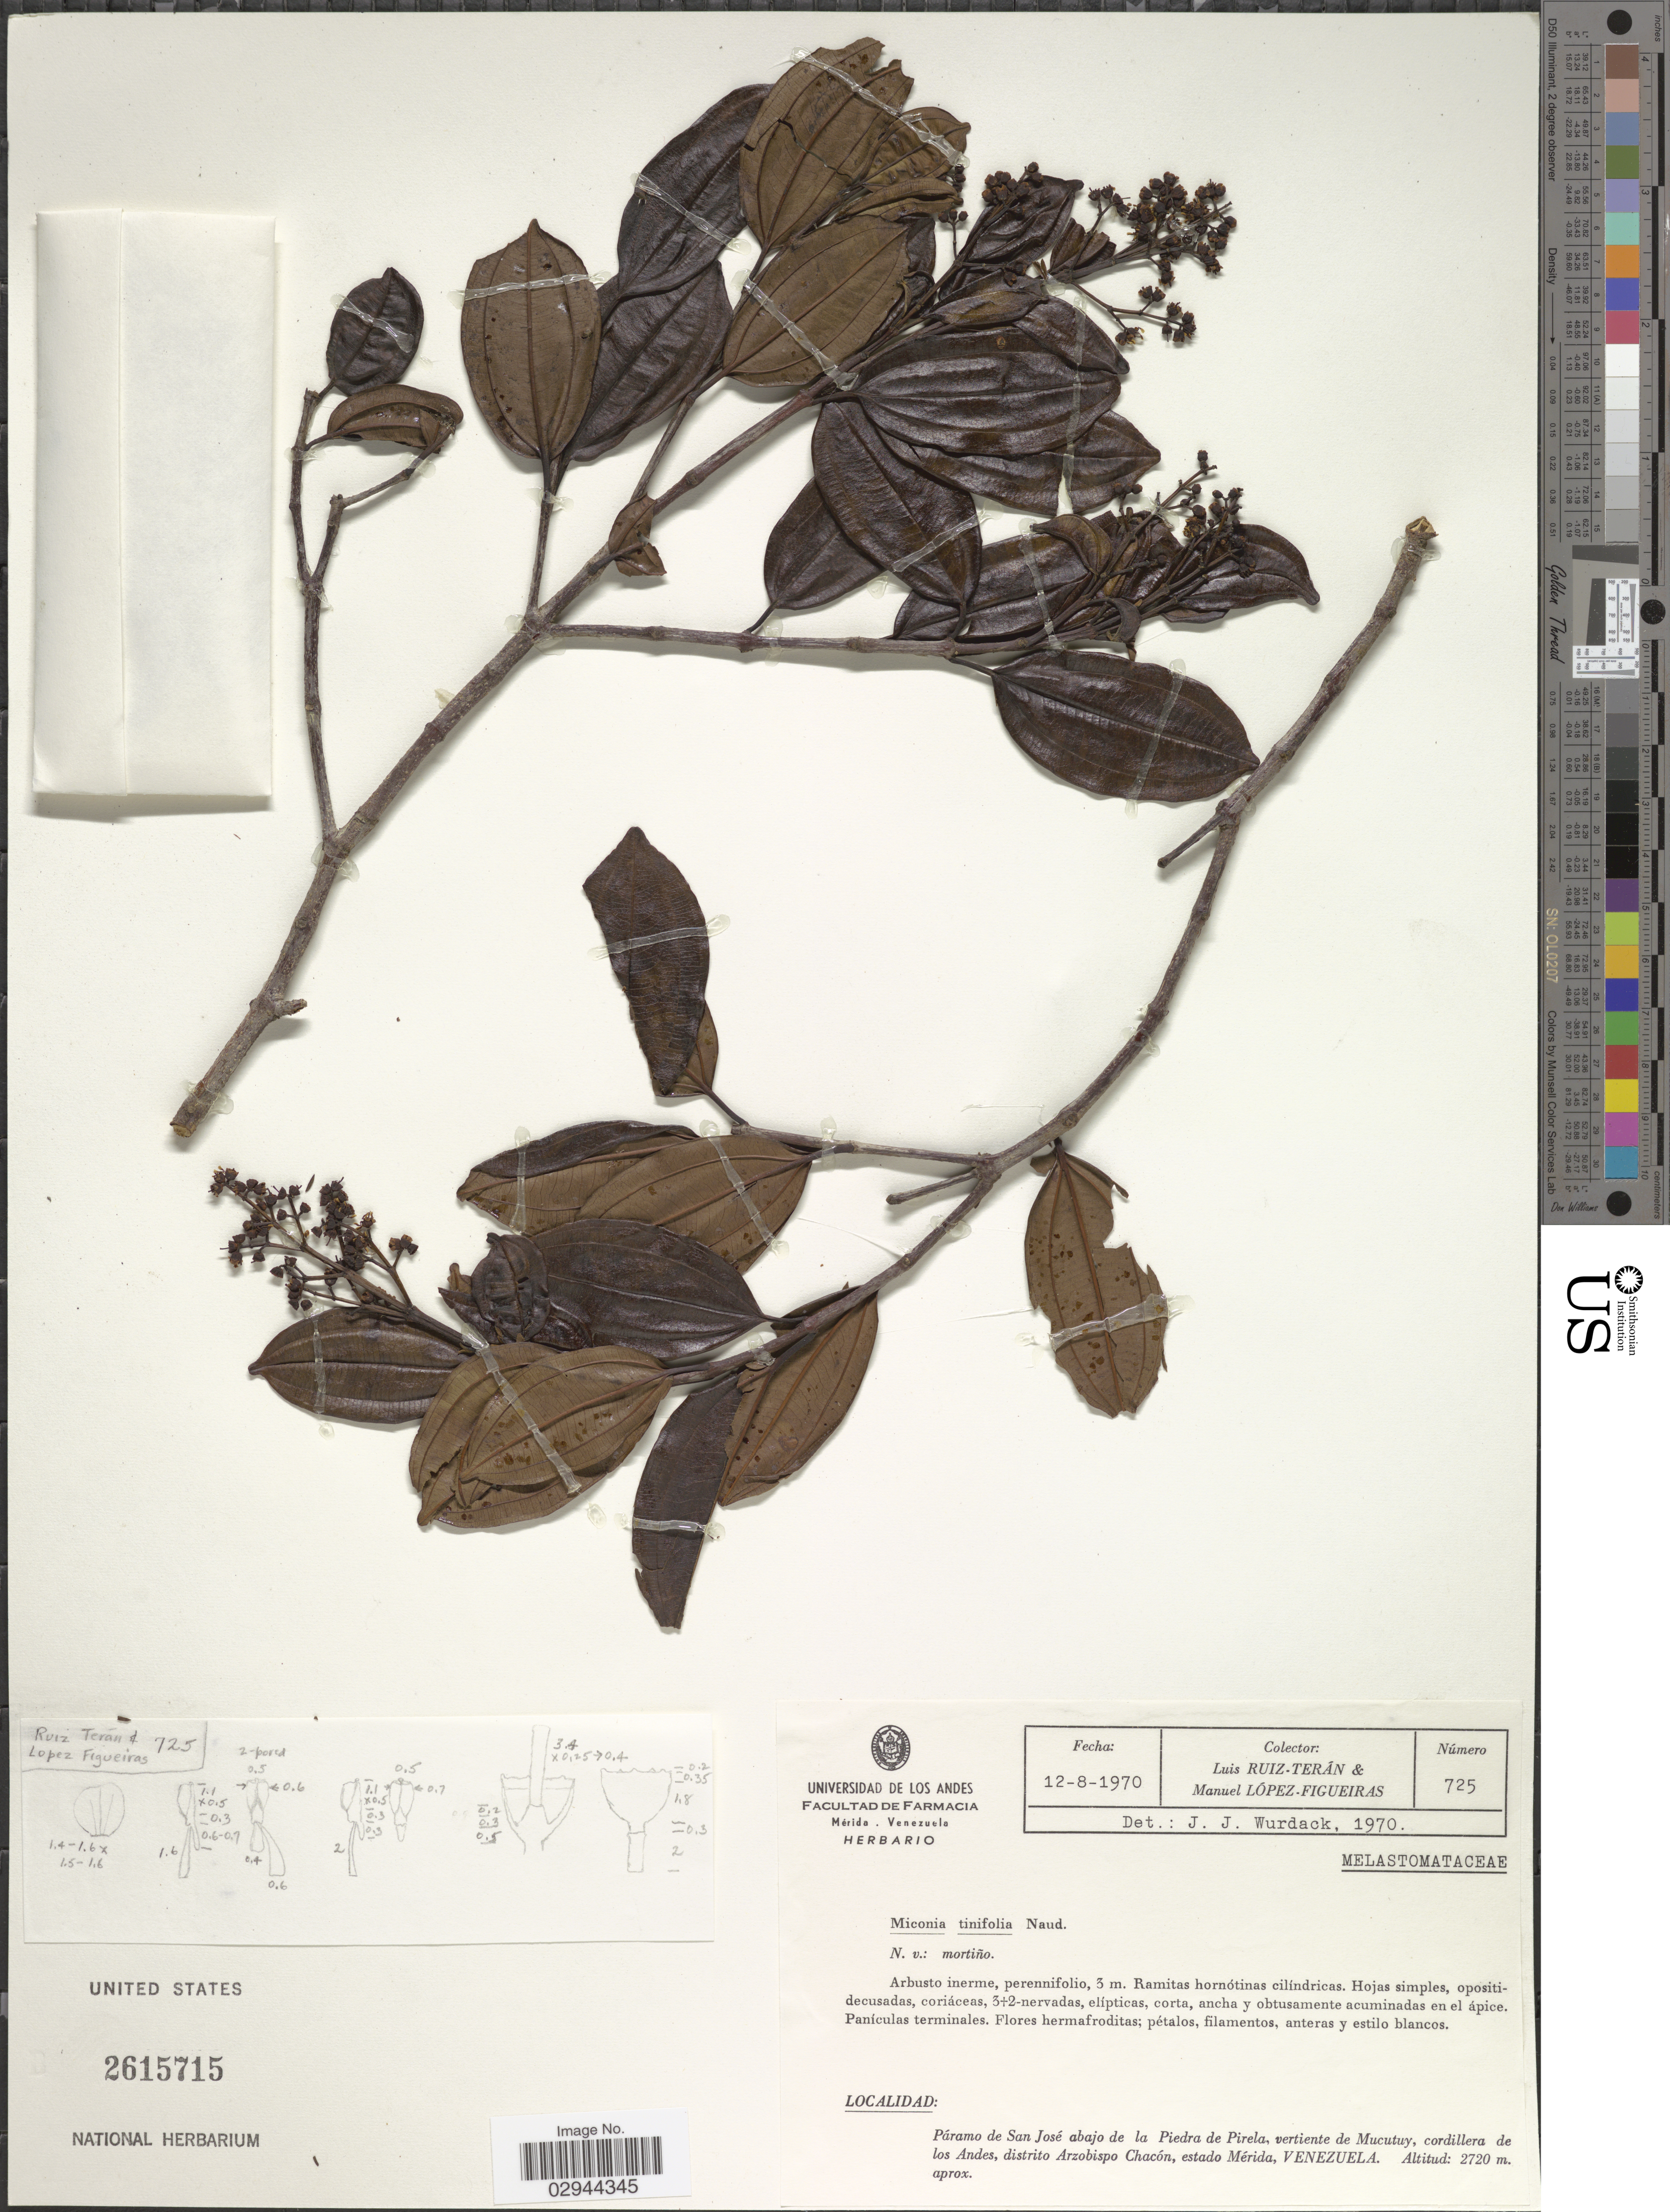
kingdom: Plantae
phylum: Tracheophyta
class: Magnoliopsida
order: Myrtales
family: Melastomataceae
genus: Miconia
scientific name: Miconia tinifolia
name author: Naudin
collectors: L. Teran & M. López Figueiras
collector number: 725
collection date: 1970-08-12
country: Venezuela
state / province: Mérida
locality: Páramo de San José abajo de la Piedra de Pirela, vertiente de Mucutuy, cordillera de los Andes, distrito Arzobispo Chacón.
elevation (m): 2720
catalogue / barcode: US 2615715